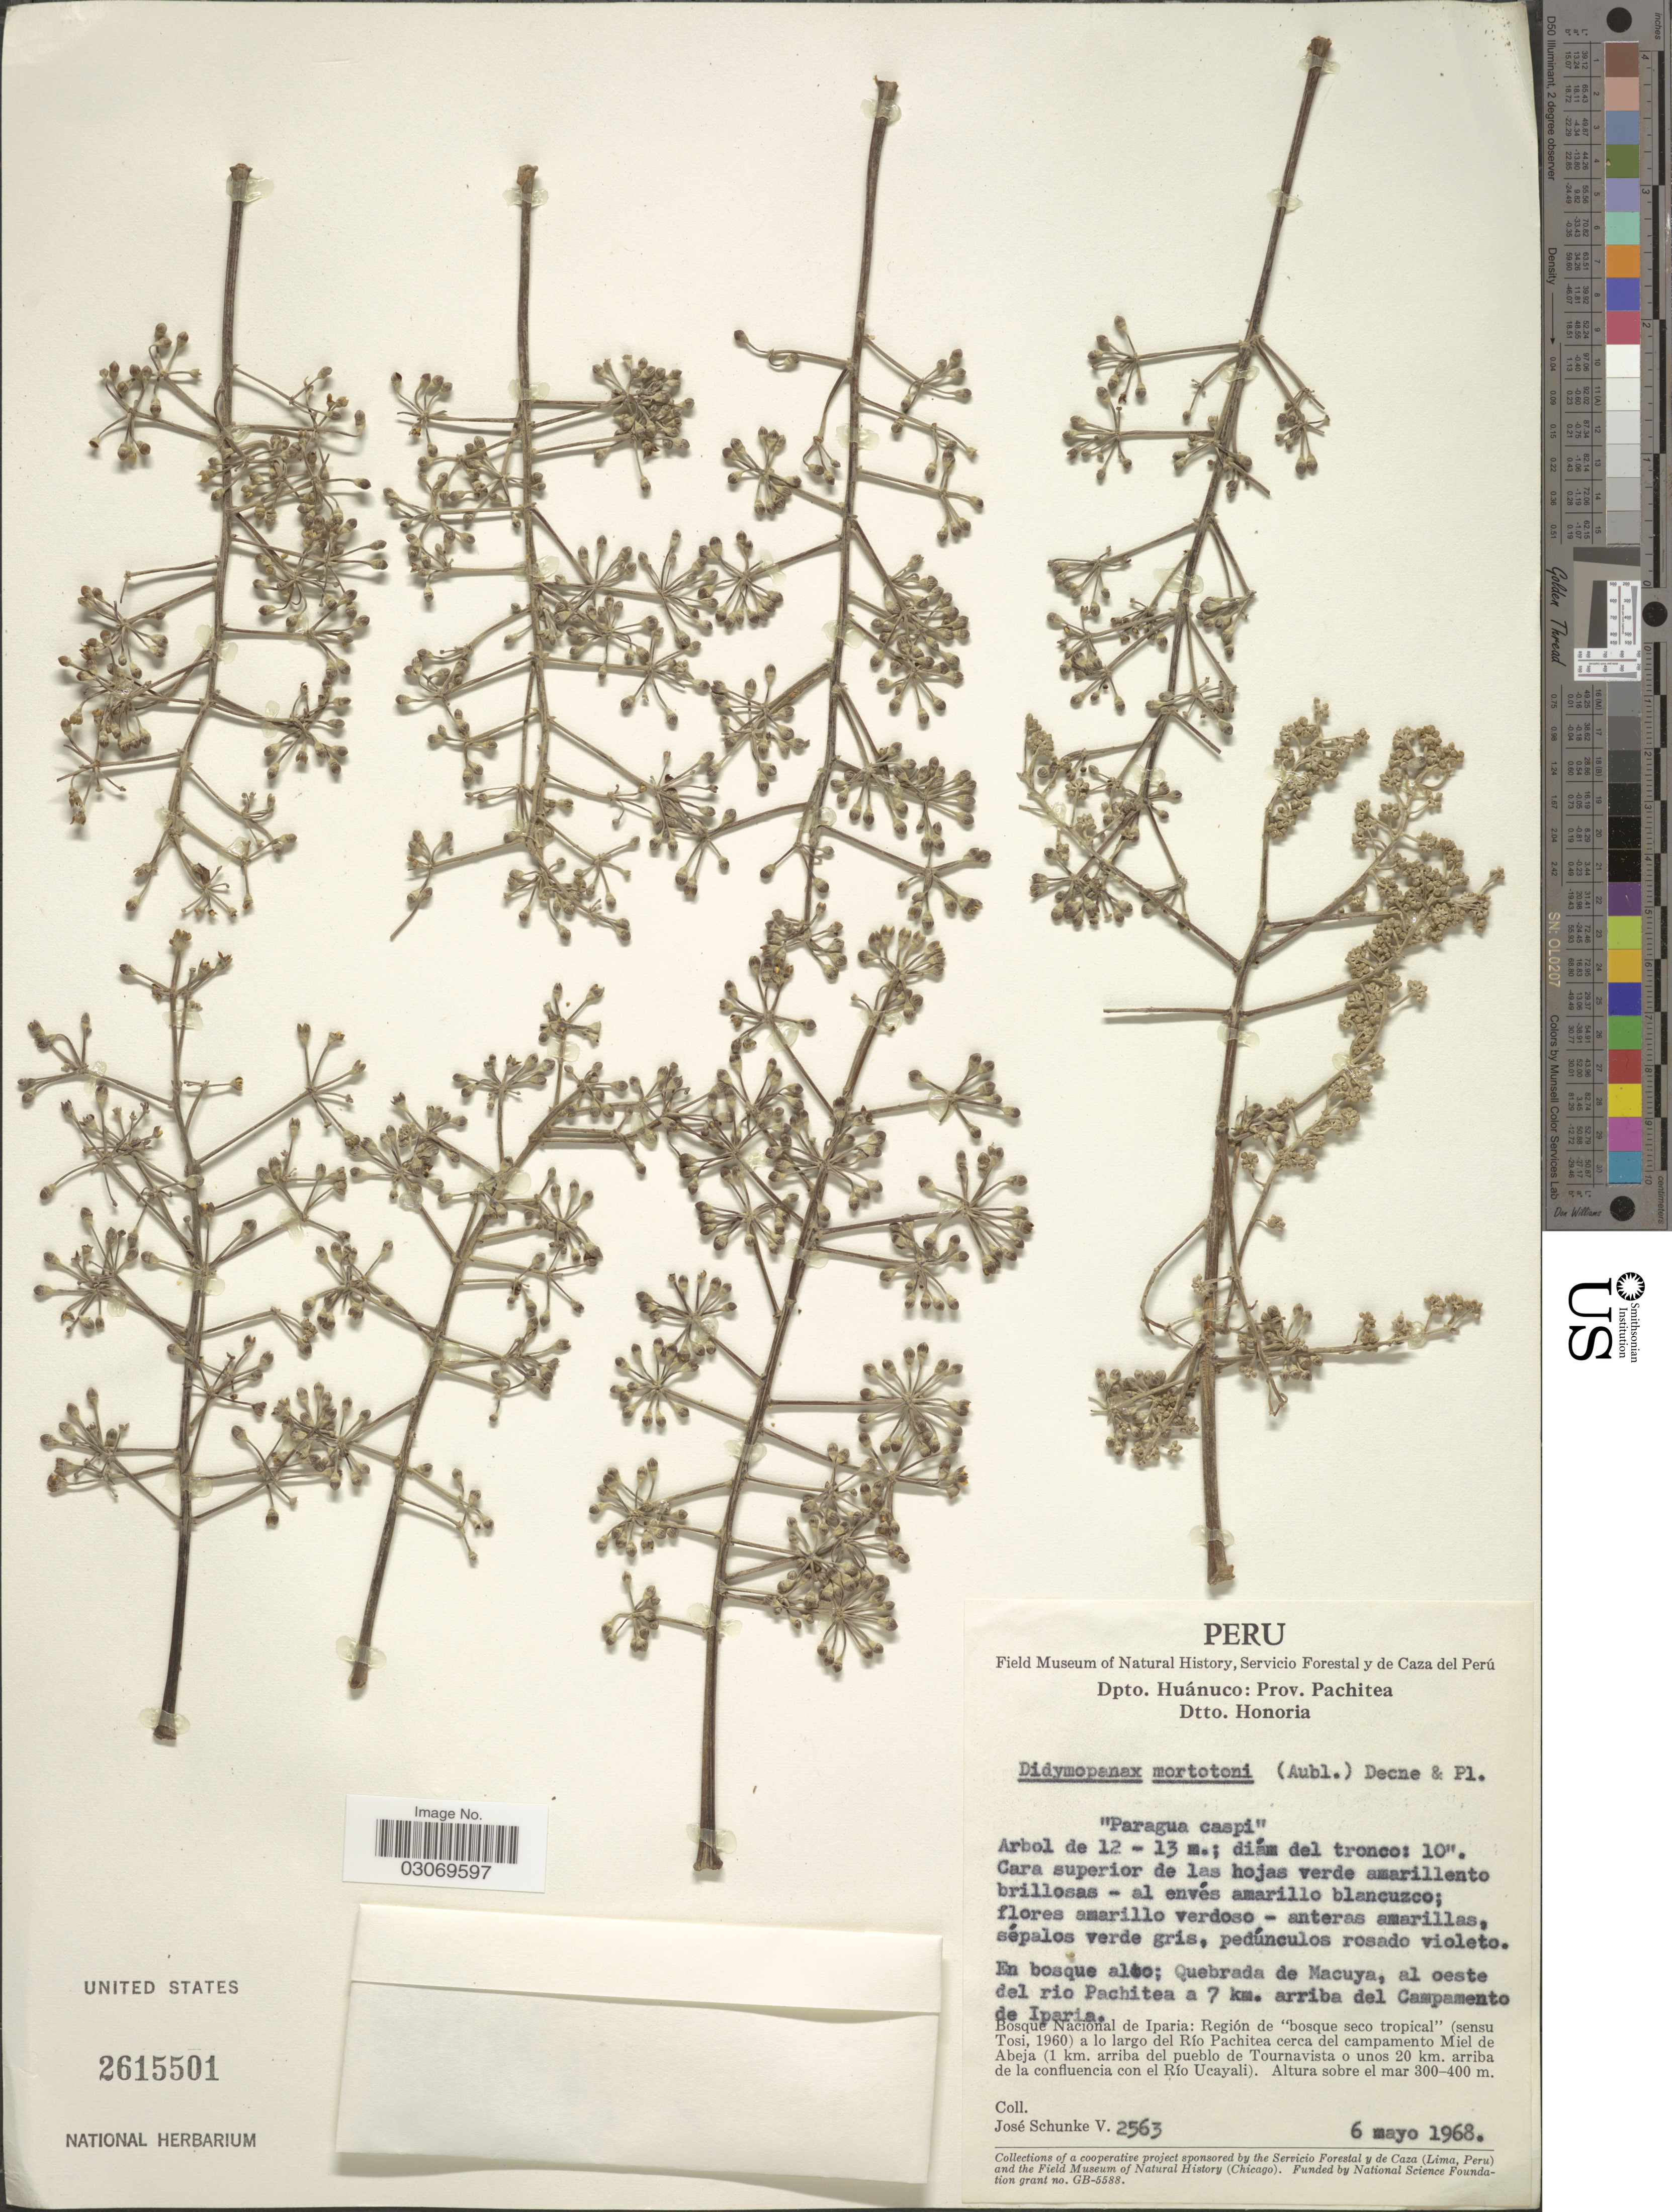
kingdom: Plantae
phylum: Tracheophyta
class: Magnoliopsida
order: Apiales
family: Araliaceae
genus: Schefflera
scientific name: Schefflera morototoni (Aubl.) Maguire, Steyerm. & Frodin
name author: (Aubl.) Maguire et al.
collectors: J. Schunke Vigo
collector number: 2563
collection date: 1968-05-06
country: Peru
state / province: Huánuco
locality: Dpto. Huánuco: Prov. Pachitea, Dtto. Honoria. En bosque alto: Quebrada de Macuya, al oeste del rio Pachitea a 7 km. arriba del Campamento de Iparia.Bosque Nacional de Iparia: Región de "bosque seco tropical" (sensu Tosi, 1960) a lo largo del Río Pachitea cerca del campamento Miel de Abeja (1 km. arriba del pueblo de Tournavista o unos 20 km. arriba de la confluencia con el Río Ucayali).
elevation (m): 300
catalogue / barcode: US 2615501